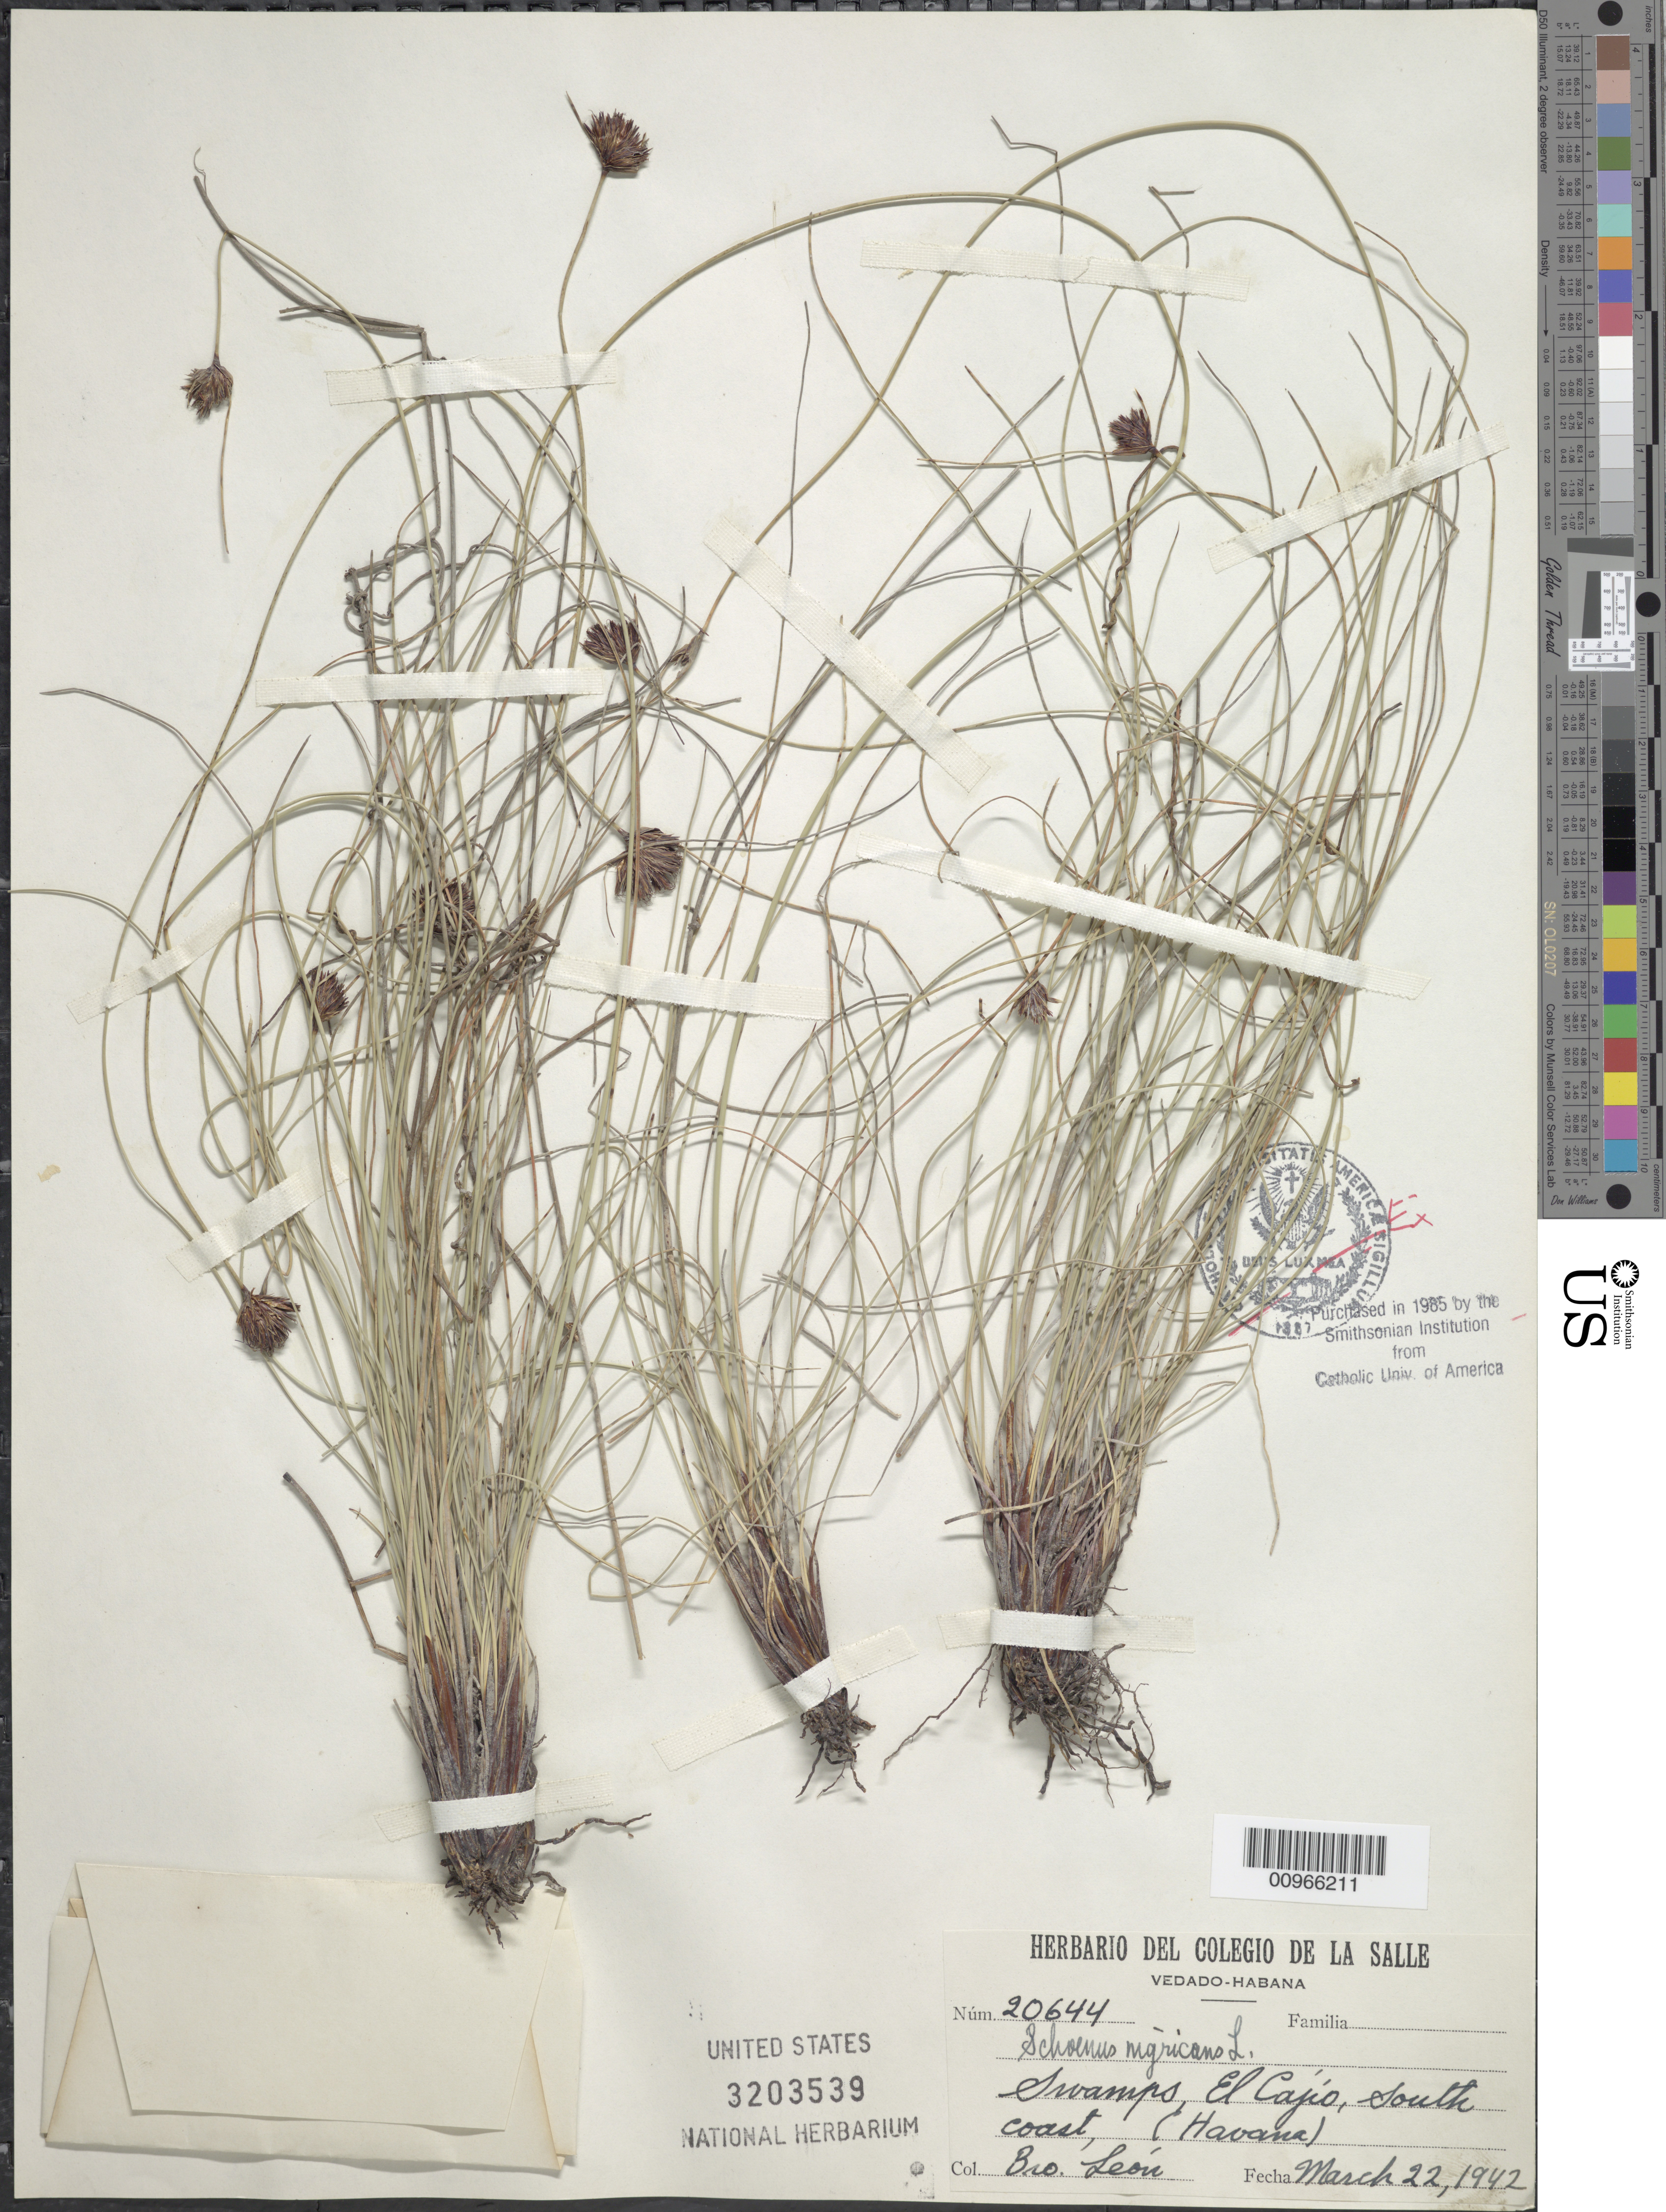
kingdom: Plantae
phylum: Tracheophyta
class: Liliopsida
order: Poales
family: Cyperaceae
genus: Schoenus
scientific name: Schoenus nigricans var. nigricans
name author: L.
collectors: Bro. León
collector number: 20644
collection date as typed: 22 Mar 1942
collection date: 1942-03-22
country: Cuba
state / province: La Habana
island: Cuba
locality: El Cajío, south coast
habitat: Swamps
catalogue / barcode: US 3203539